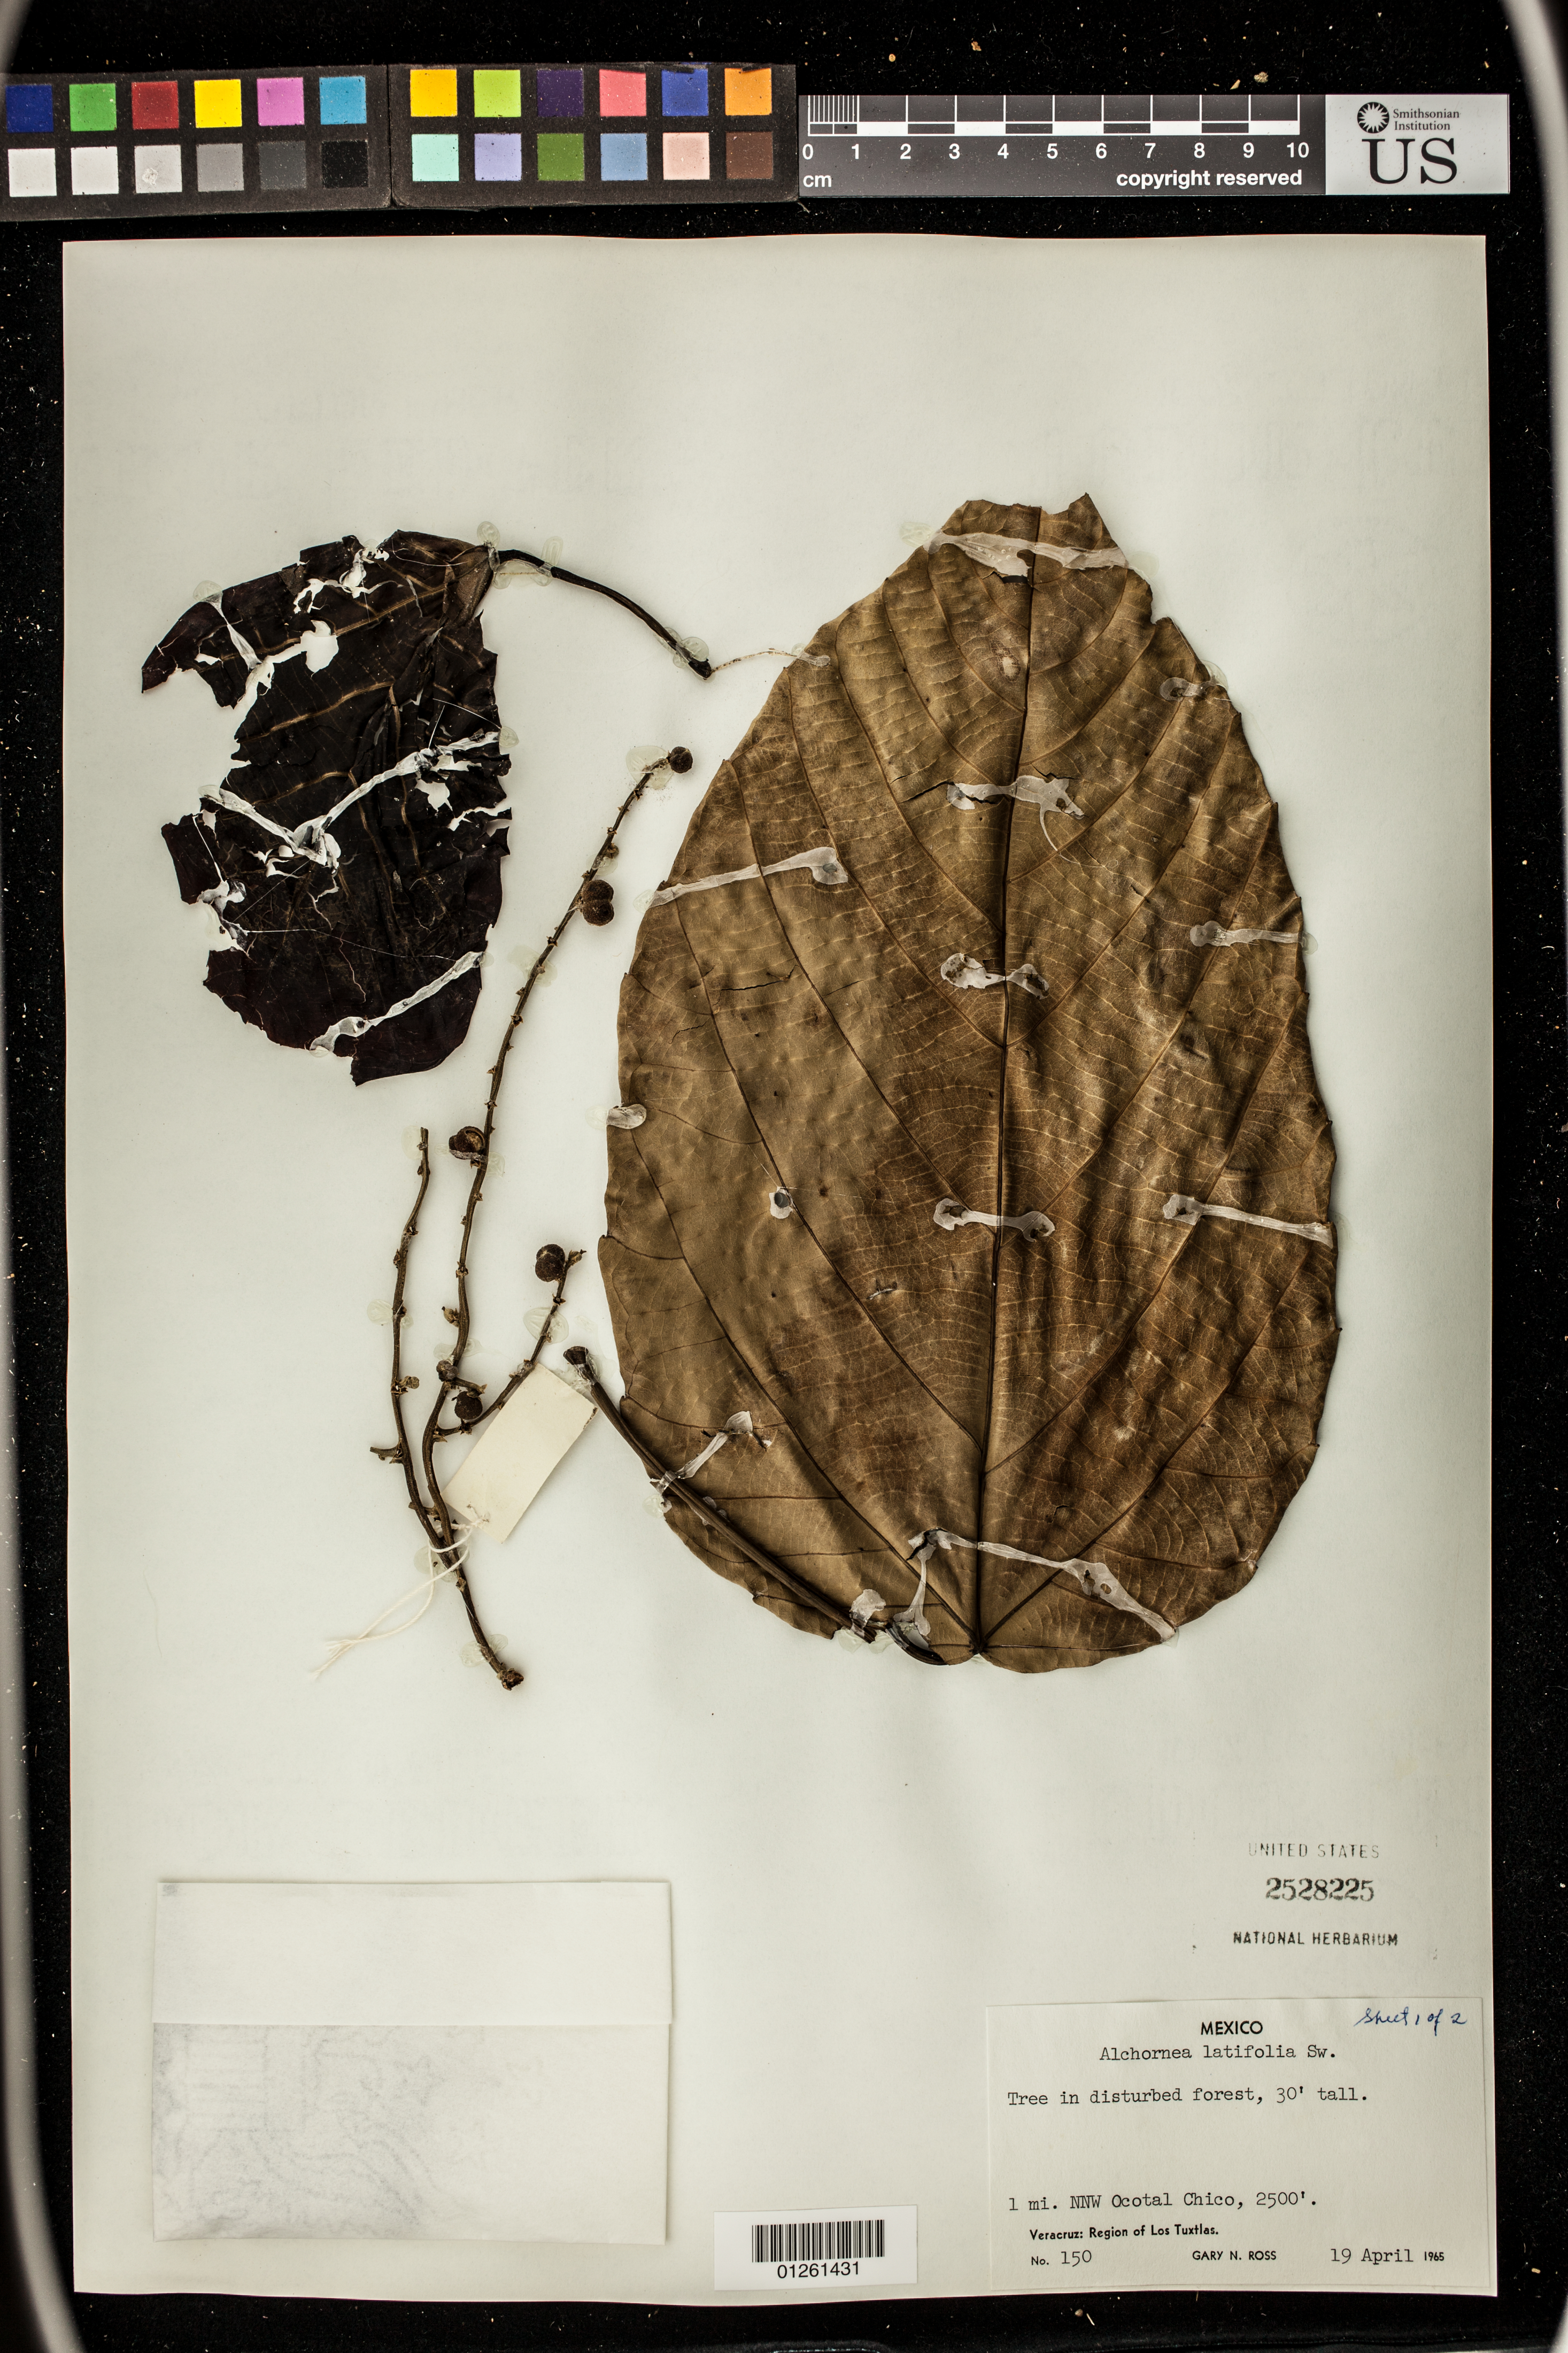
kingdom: Plantae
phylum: Tracheophyta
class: Magnoliopsida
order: Malpighiales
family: Euphorbiaceae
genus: Alchornea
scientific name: Alchornea latifolia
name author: Sw.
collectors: G. N. Ross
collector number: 150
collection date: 1965-04-19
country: Mexico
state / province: Veracruz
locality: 1 mi. NNW Ocotal Chico. Region of Los Tuxtlas.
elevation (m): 762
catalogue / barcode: US 2528225